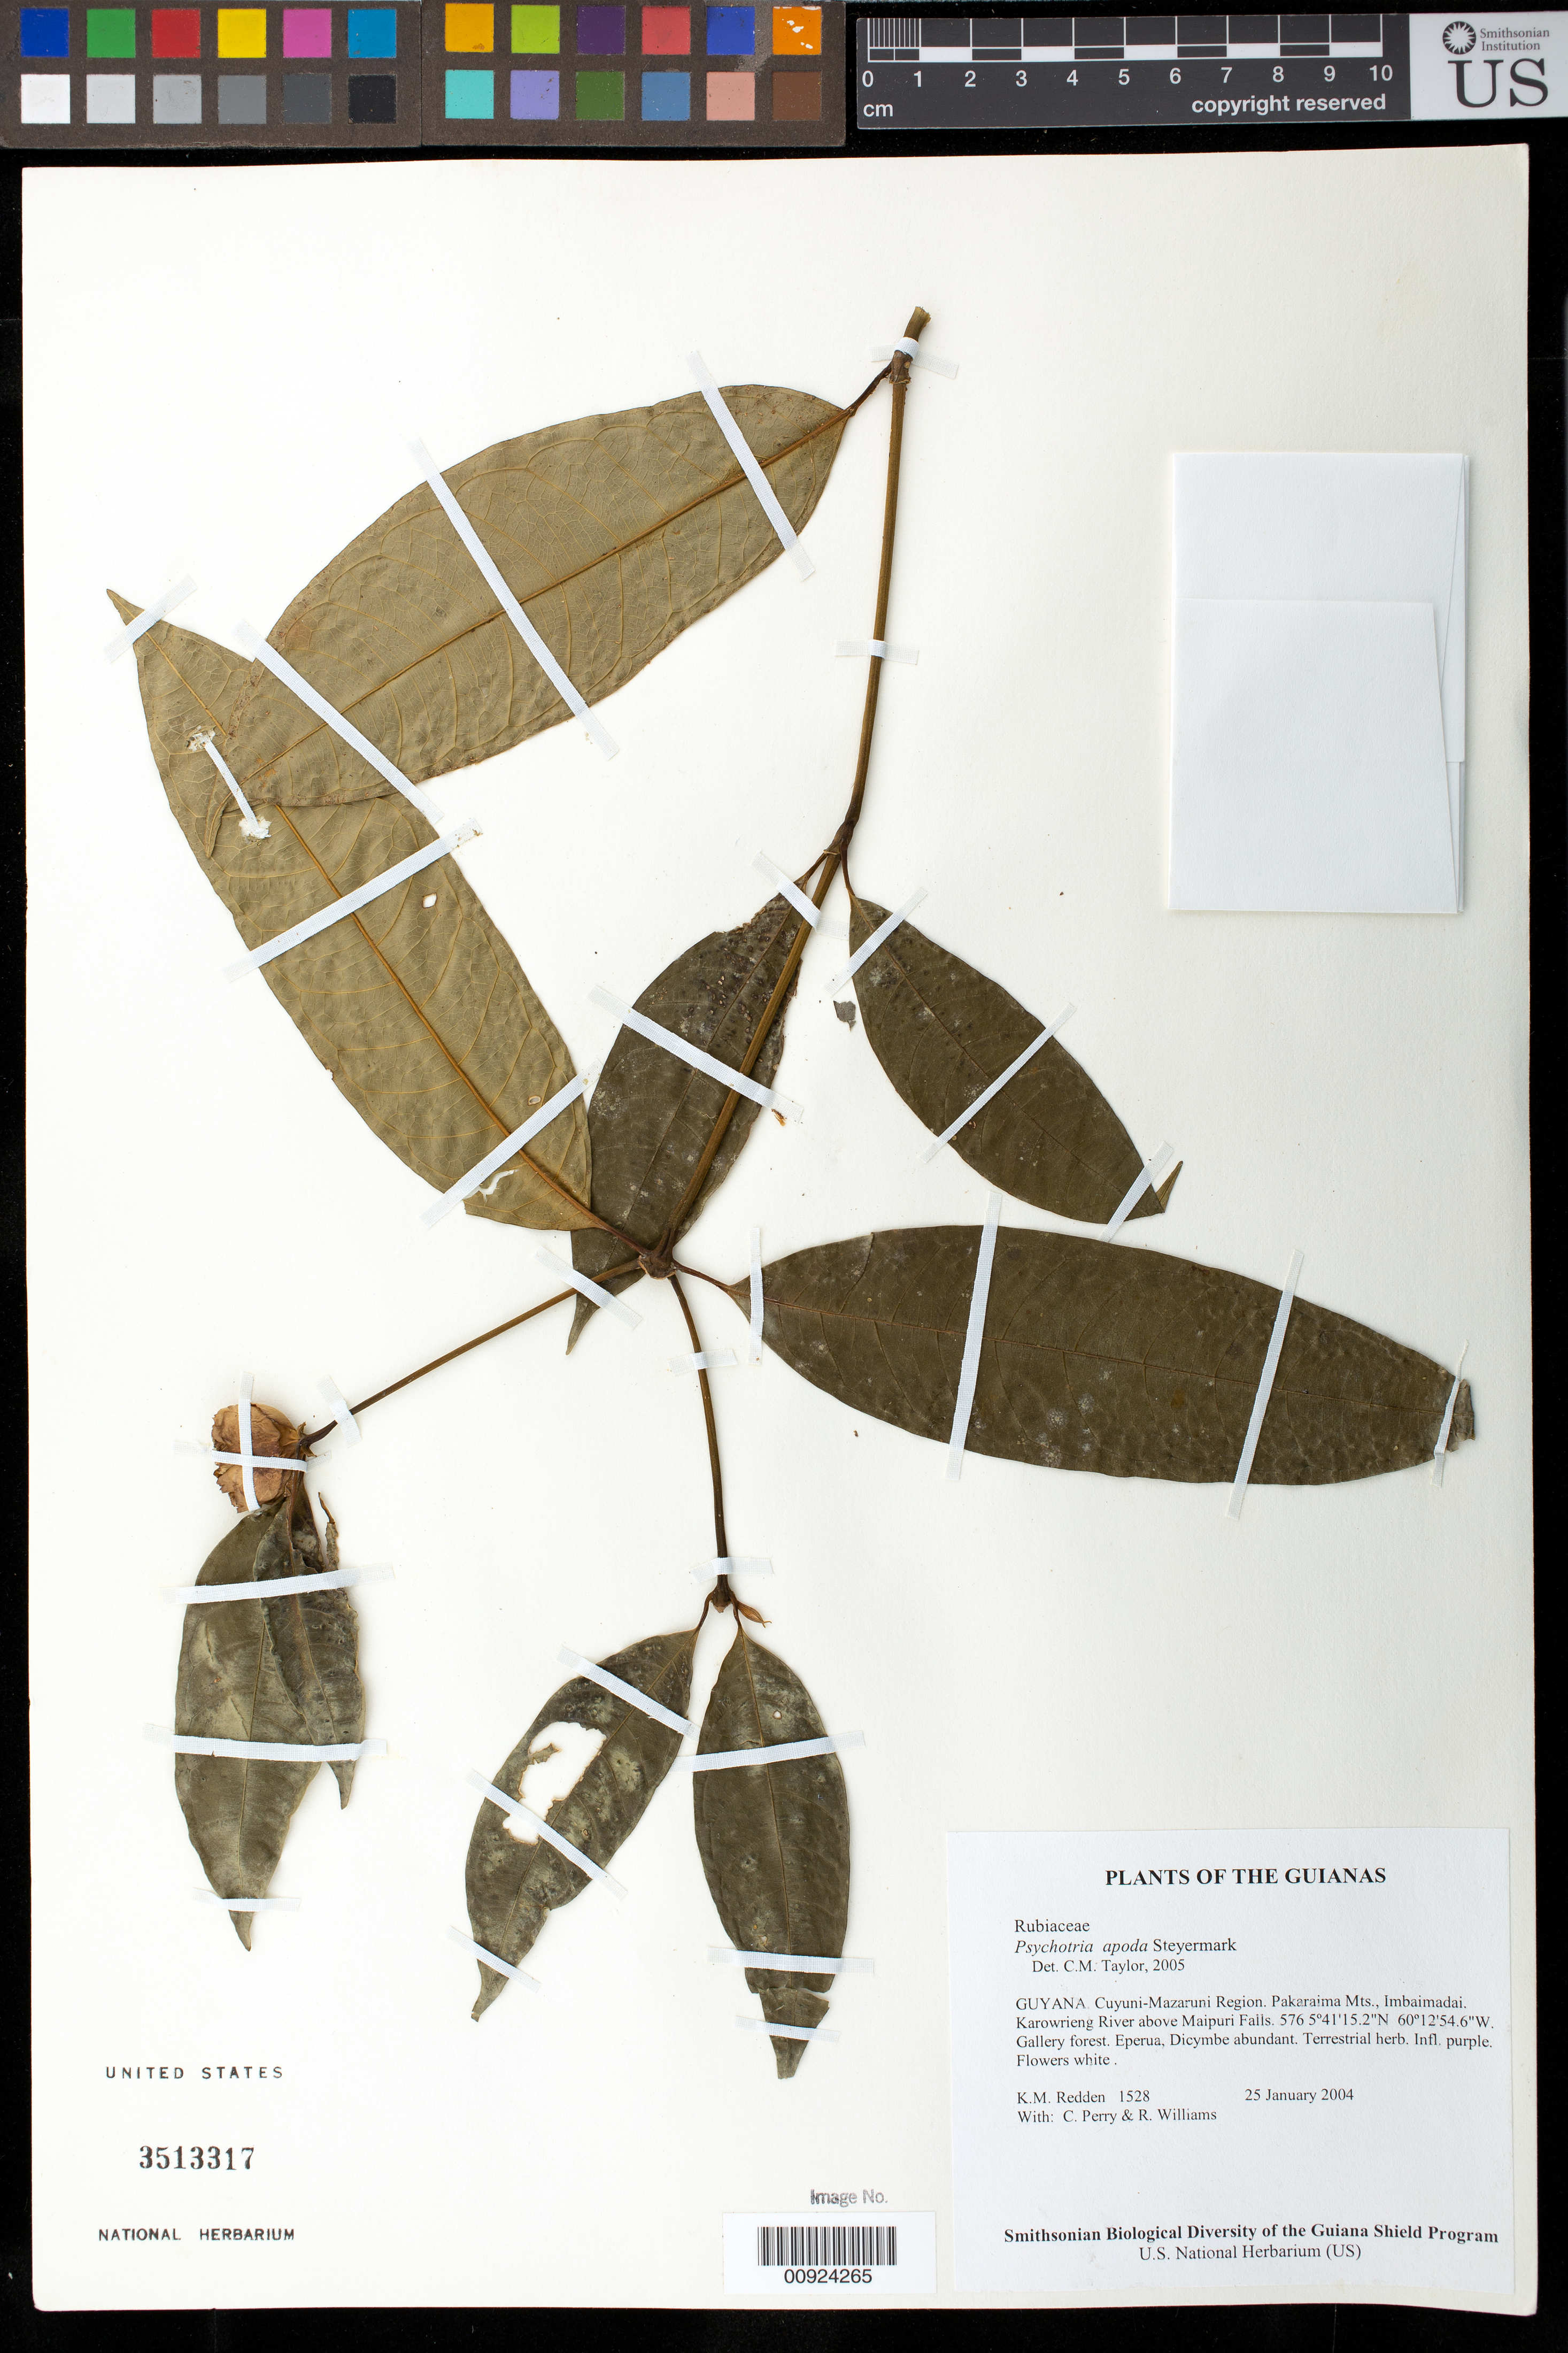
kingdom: Plantae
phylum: Tracheophyta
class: Magnoliopsida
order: Gentianales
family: Rubiaceae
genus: Palicourea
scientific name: Palicourea apoda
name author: (Steyerm.) Delprete & J.H. Kirkbr.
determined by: Kirkbride, J. H., Jr.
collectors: K. M. Redden, C. Perry & R. Williams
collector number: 1528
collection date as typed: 25 January 2004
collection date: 2004-01-25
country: Guyana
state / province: Cuyuni-Mazaruni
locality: Pakaraima Mts., Imbaimadai. Karowrieng River above Maipuri Falls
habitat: Gallery forest. Eperua, Dicymbe abundant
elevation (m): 576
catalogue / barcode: US 3513317